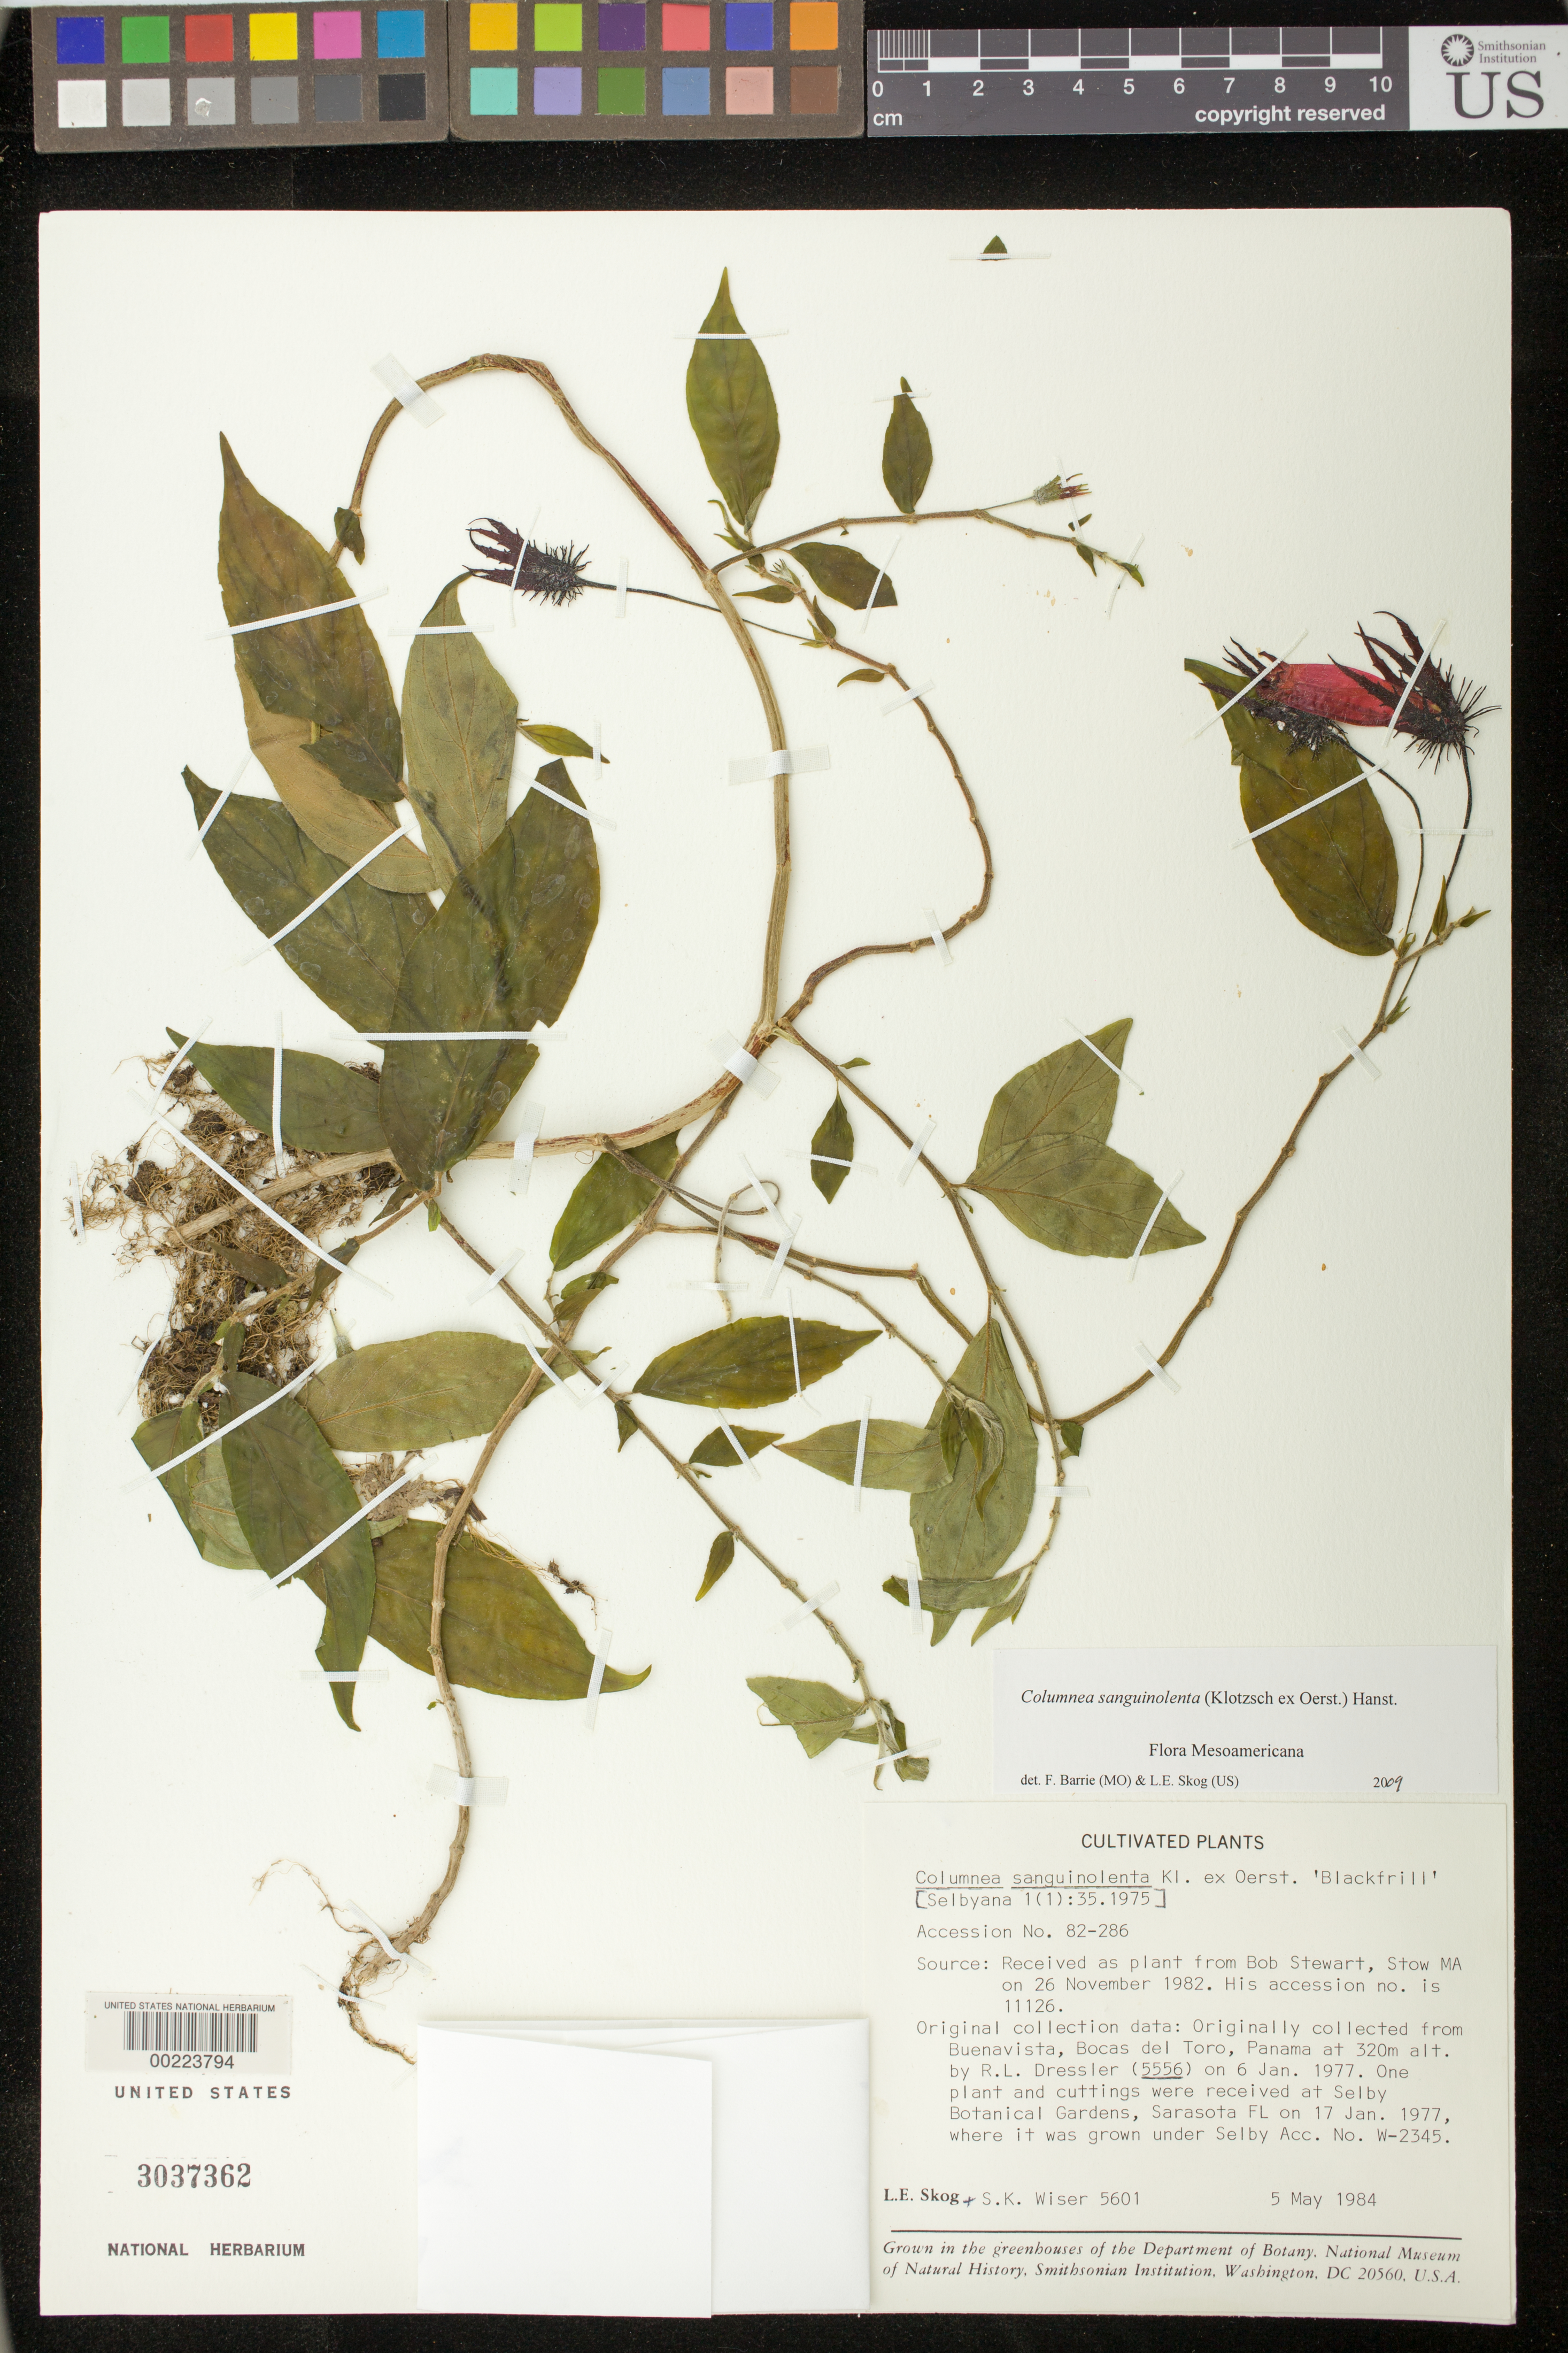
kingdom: Plantae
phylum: Tracheophyta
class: Magnoliopsida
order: Lamiales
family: Gesneriaceae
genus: Columnea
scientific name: Columnea sanguinea 'Black Frill'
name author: (Pers.) Hanst.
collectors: L. E. Skog & S. Wiser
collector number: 5601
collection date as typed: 05 May 1984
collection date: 1984-05-05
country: Panama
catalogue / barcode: US 3037362